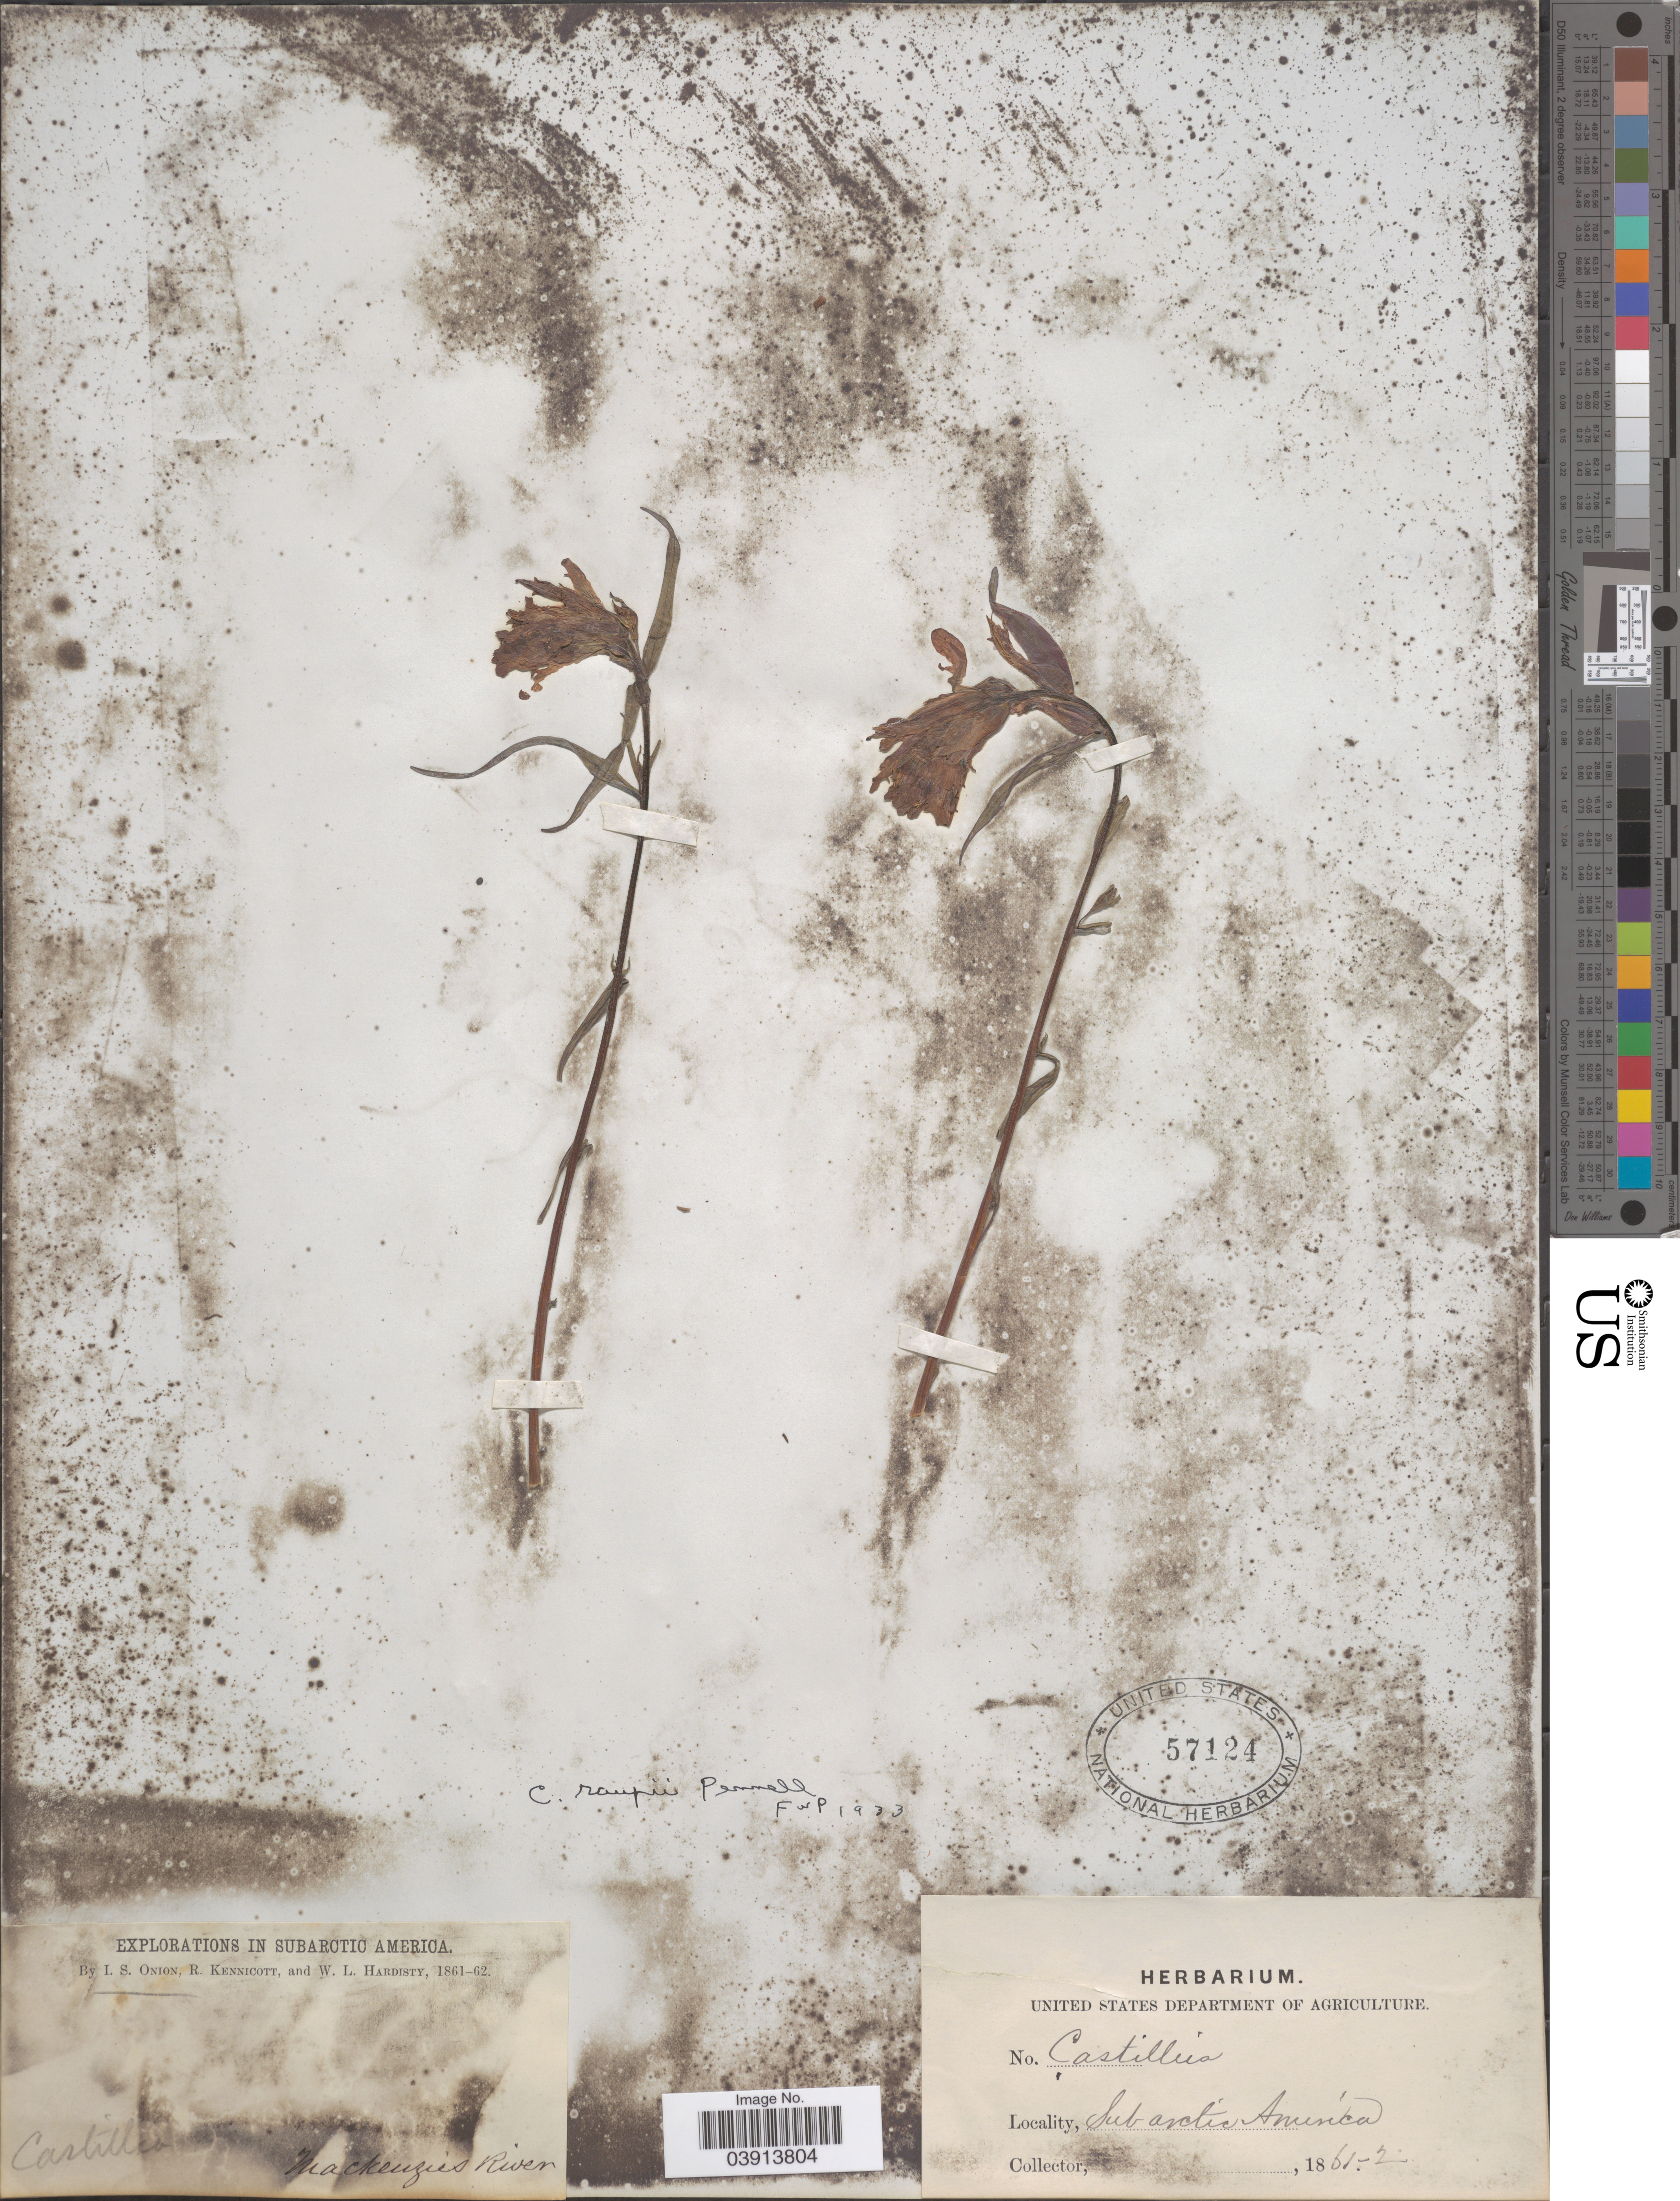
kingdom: Plantae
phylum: Tracheophyta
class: Magnoliopsida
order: Lamiales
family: Orobanchaceae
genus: Castilleja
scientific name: Castilleja raupii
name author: Pennell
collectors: I. Onion, R. Kennicott & W. Hardisty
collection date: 1861/1862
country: Canada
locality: Subarctic America. Mackenzies River.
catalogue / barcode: US 57124